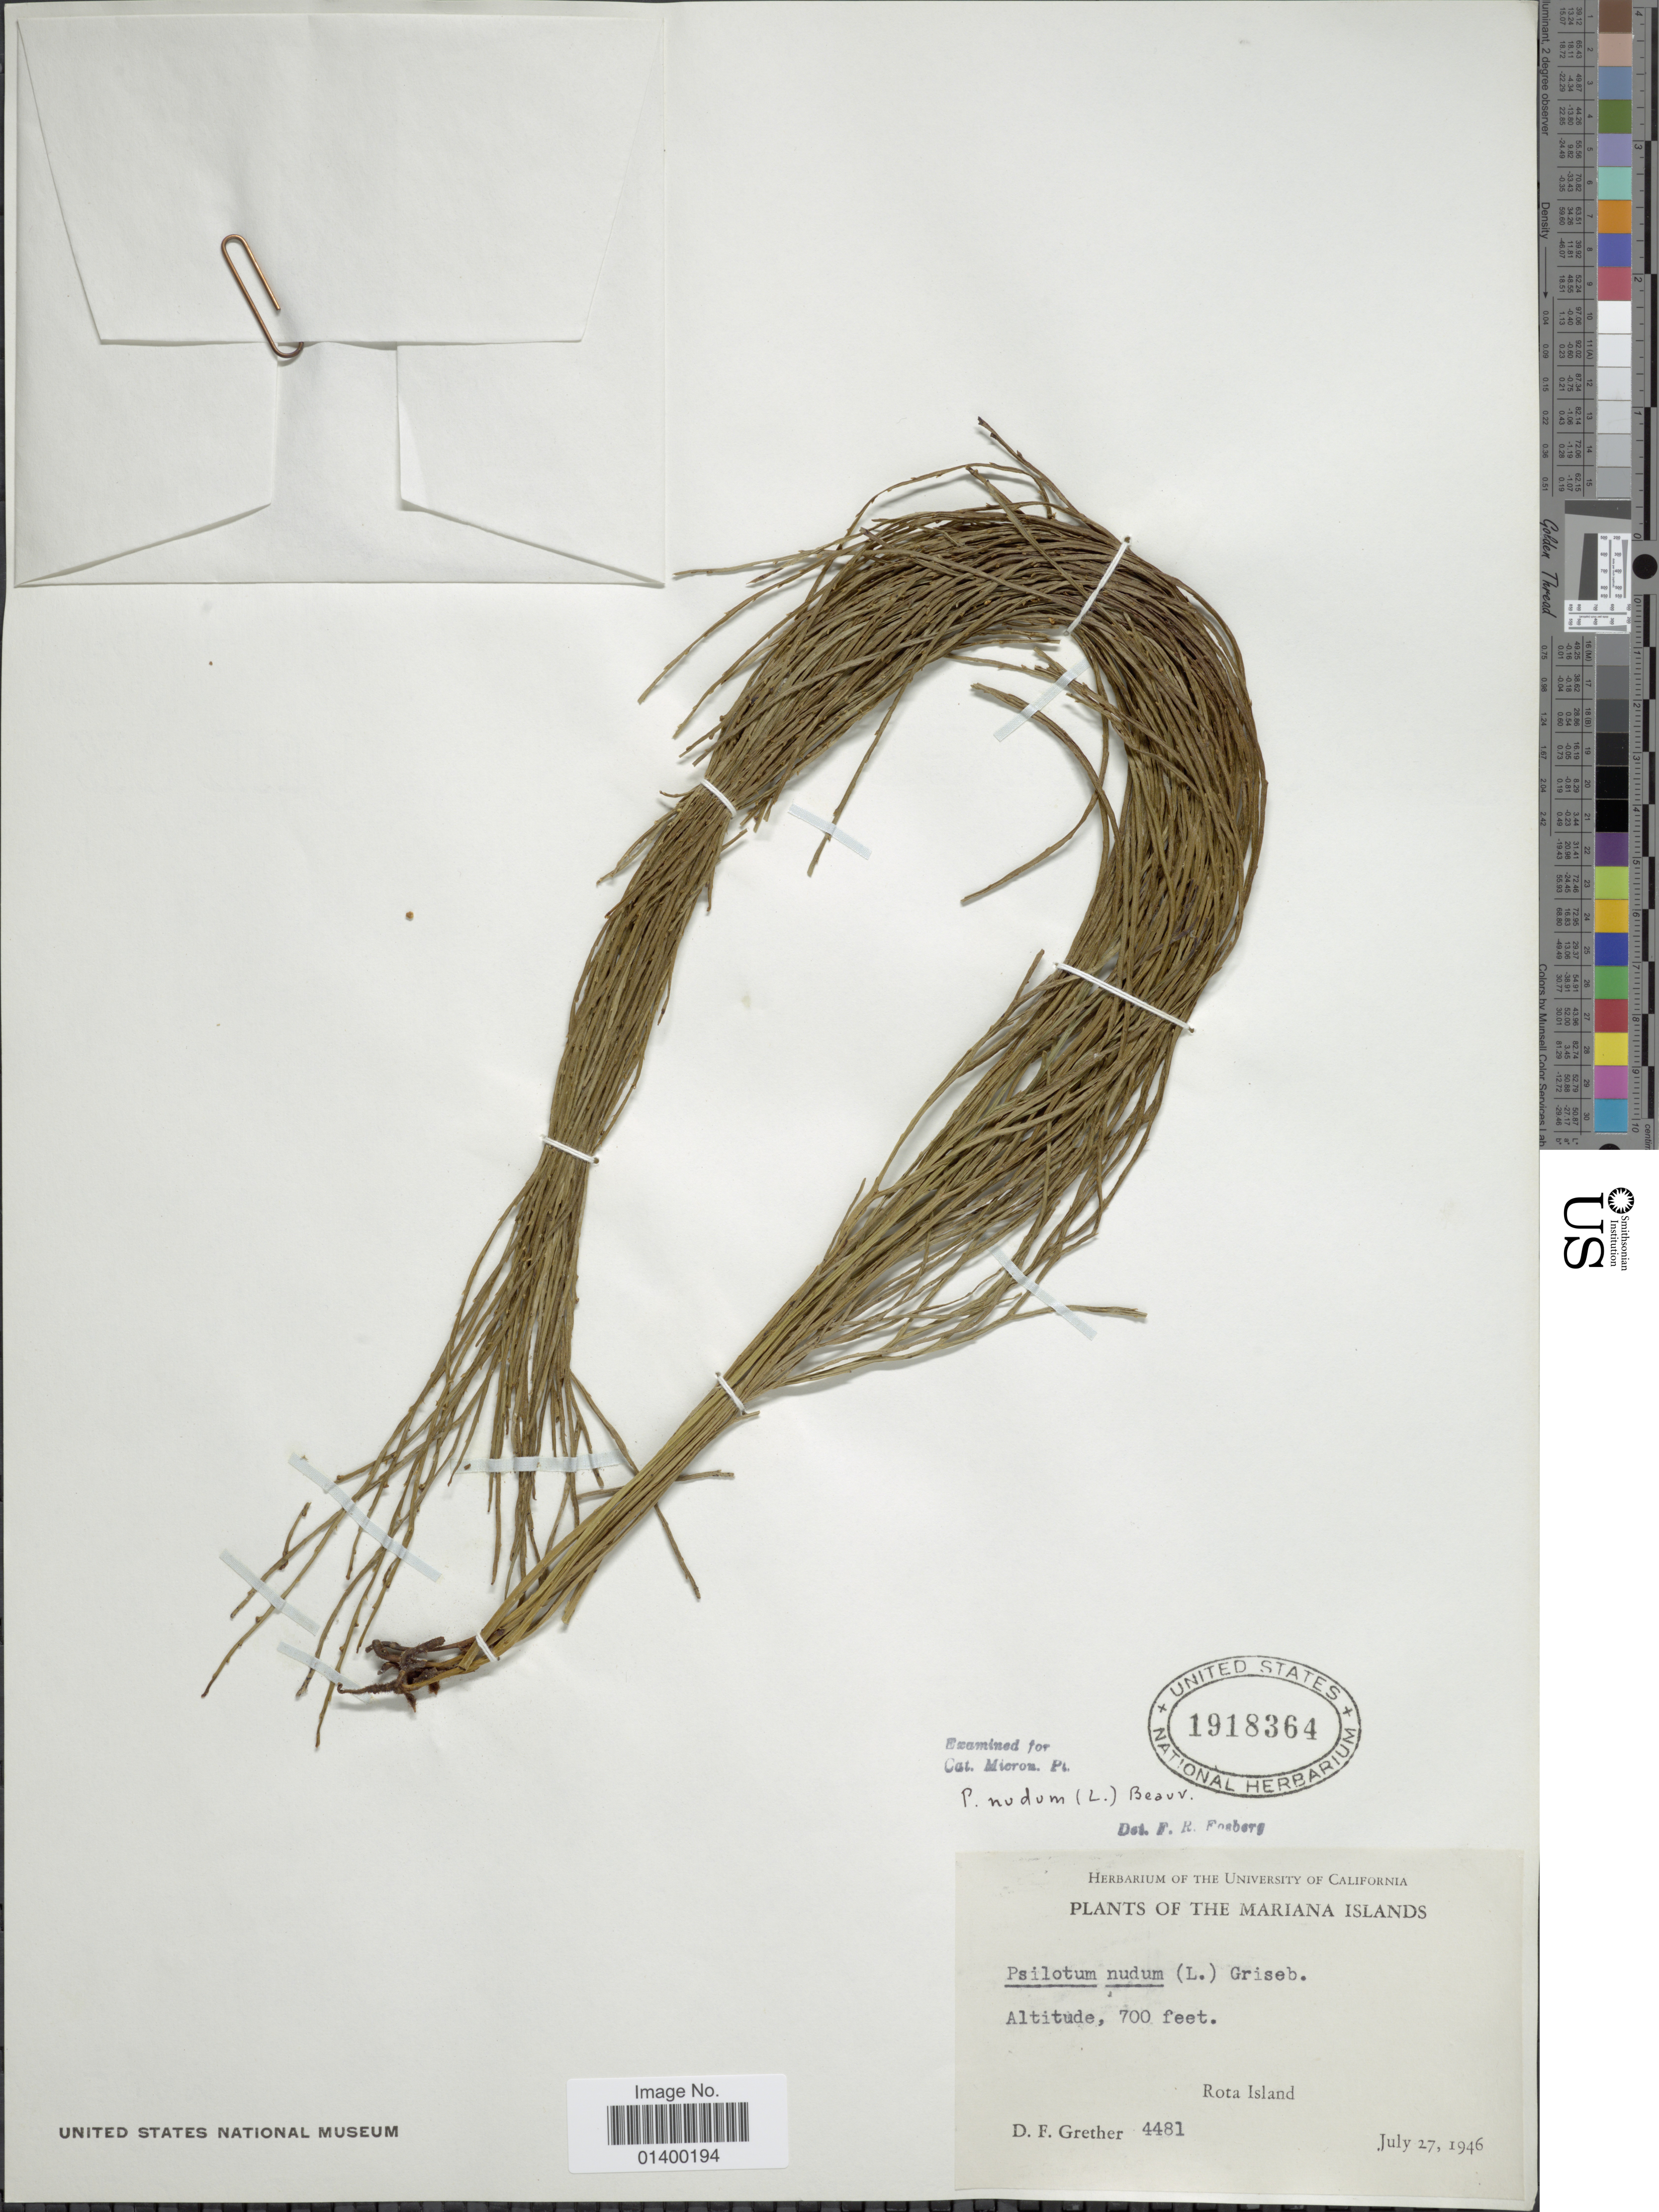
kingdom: Plantae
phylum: Tracheophyta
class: Polypodiopsida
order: Psilotales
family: Psilotaceae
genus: Psilotum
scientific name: Psilotum nudum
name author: (L.) P. Beauv.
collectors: D. F. Grether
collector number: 4481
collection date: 1946-07-27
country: Northern Mariana Islands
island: Rota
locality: Rota Island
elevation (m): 213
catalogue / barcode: US 1918364